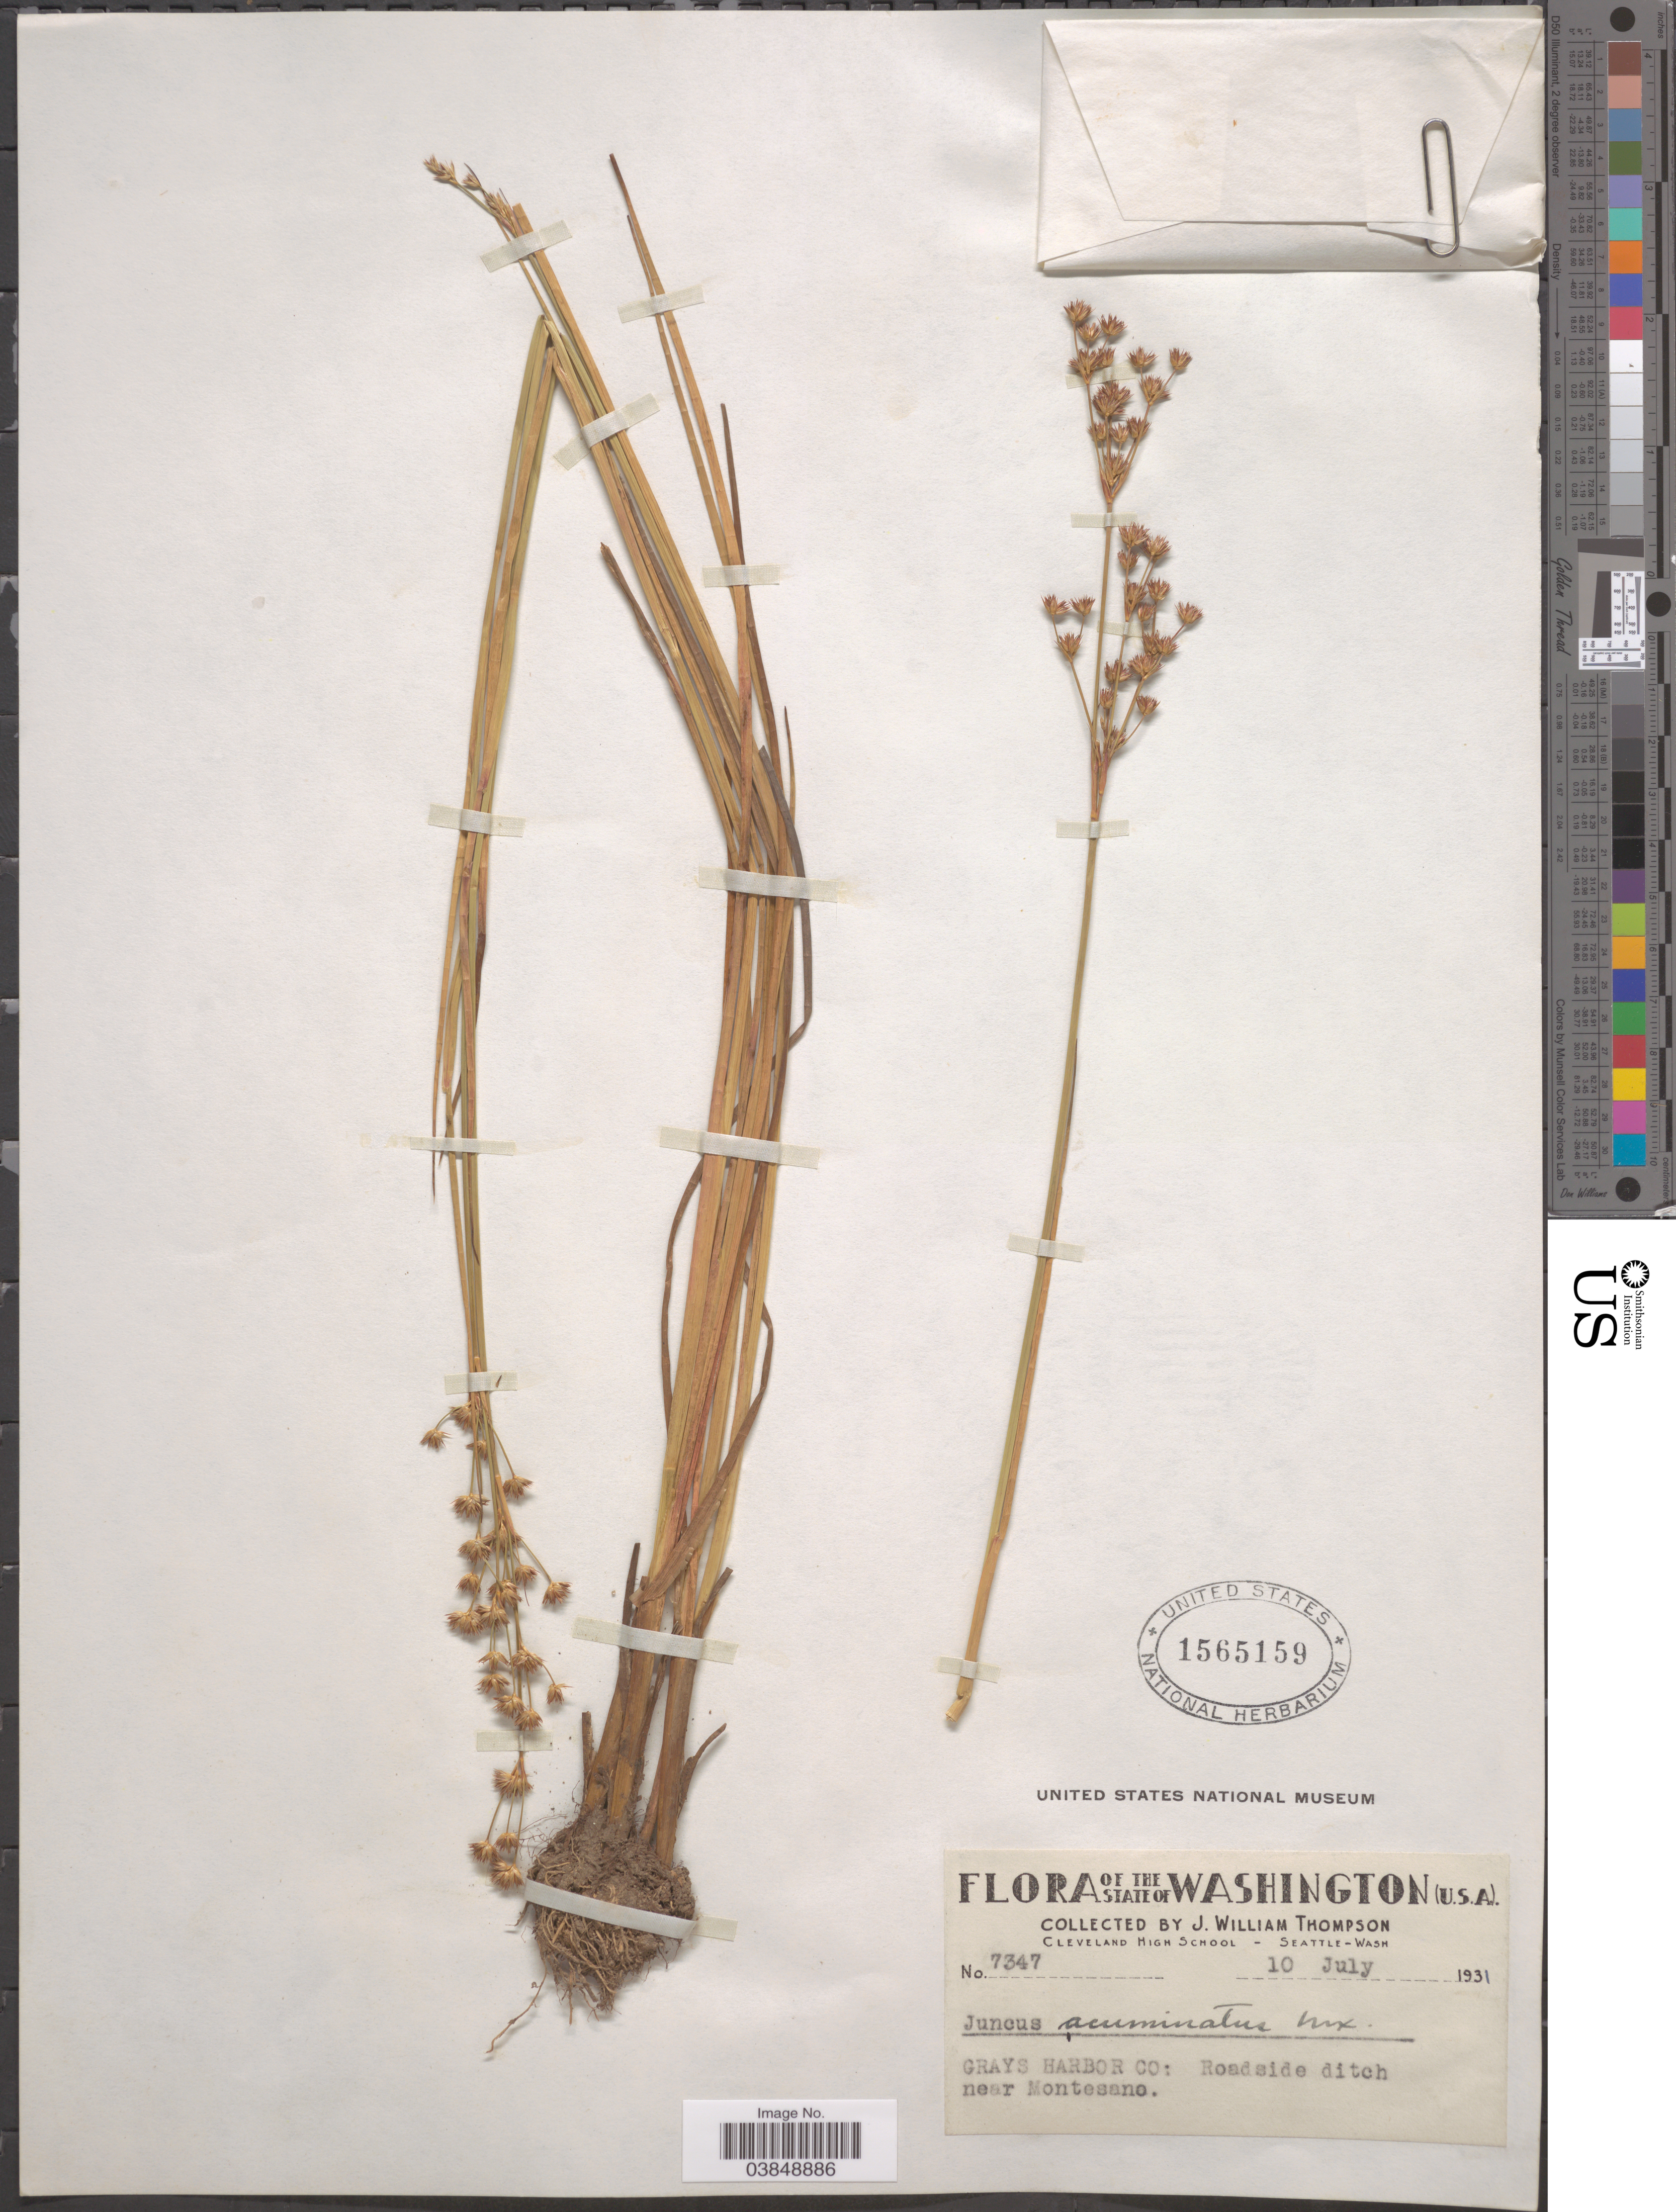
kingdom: Plantae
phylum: Tracheophyta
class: Liliopsida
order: Poales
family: Juncaceae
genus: Juncus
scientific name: Juncus acuminatus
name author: Michx.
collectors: J. W. Thompson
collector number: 7347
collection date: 1931-07-10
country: United States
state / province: Washington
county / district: Grays Harbor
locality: Grays Harbor Co: Roadside ditch near Montesano.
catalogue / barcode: US 1565159